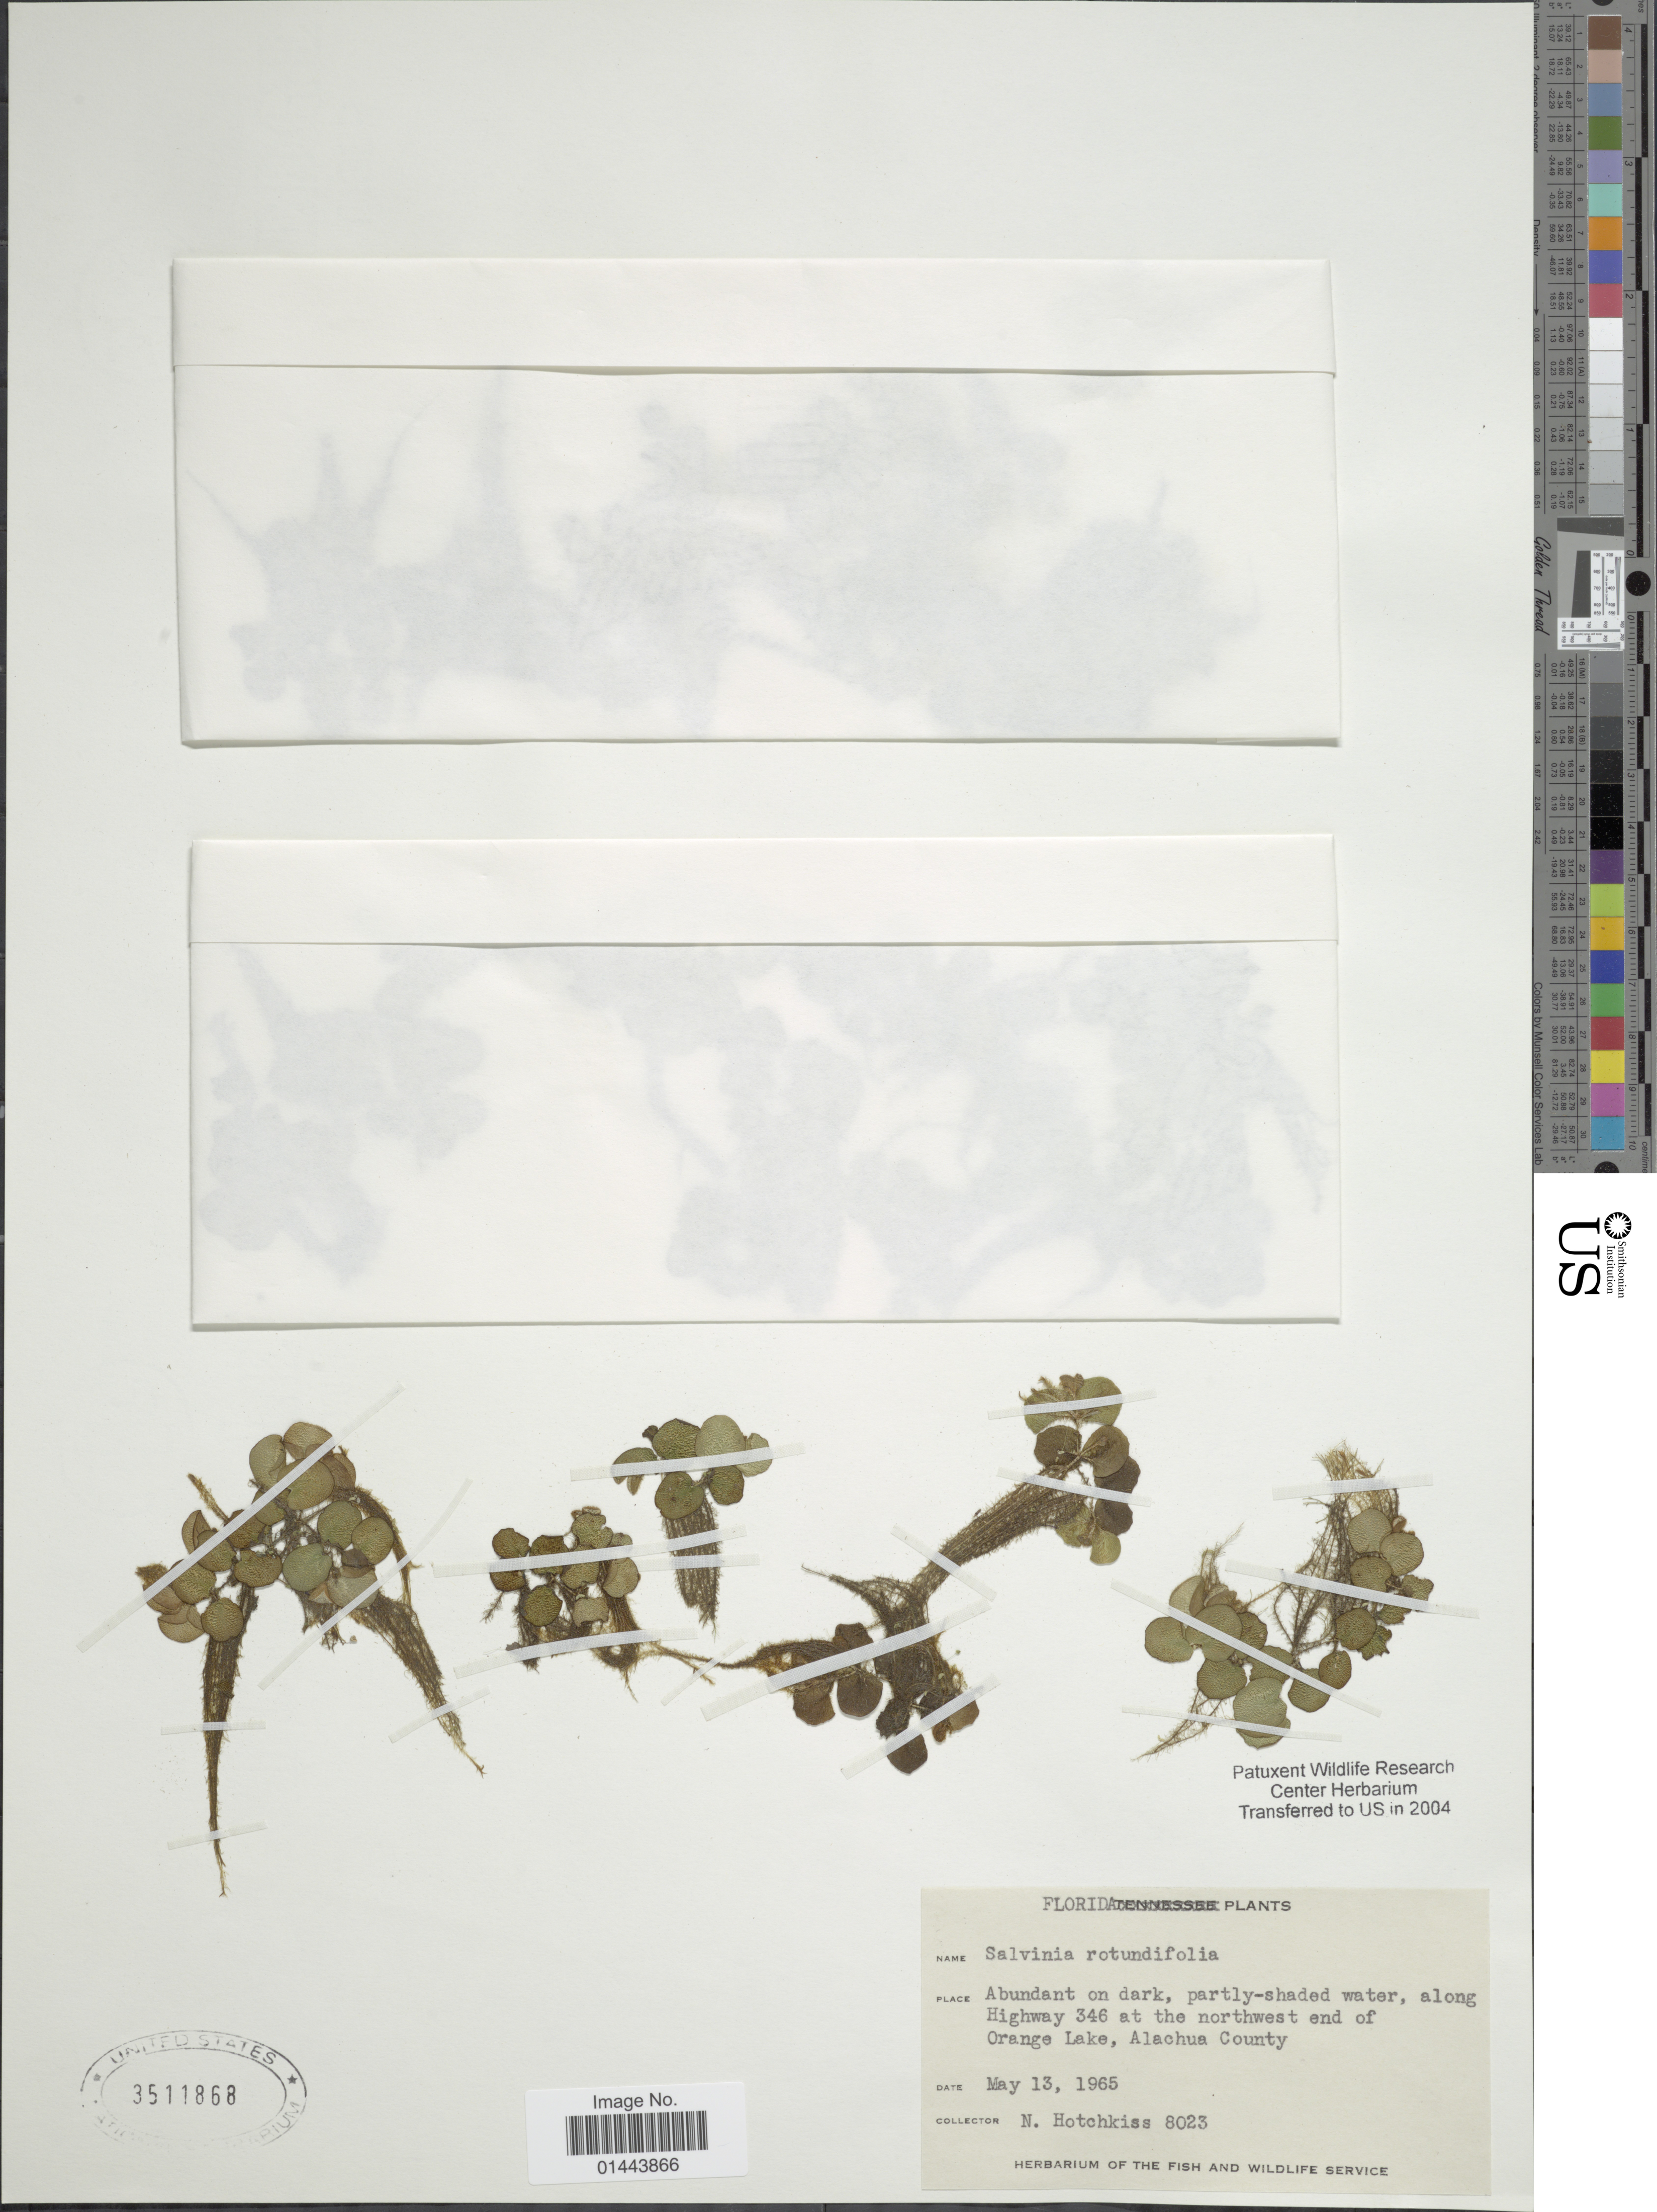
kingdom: Plantae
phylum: Tracheophyta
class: Polypodiopsida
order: Salviniales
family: Salviniaceae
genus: Salvinia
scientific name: Salvinia minima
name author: Baker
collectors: N. Hotchkiss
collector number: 8023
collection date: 1965-05-13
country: United States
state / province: Florida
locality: Abundant on dark, partly-shaded water, along Highway 346 at the northwest end of Orange Lake, Alachua County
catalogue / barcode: US 3611868